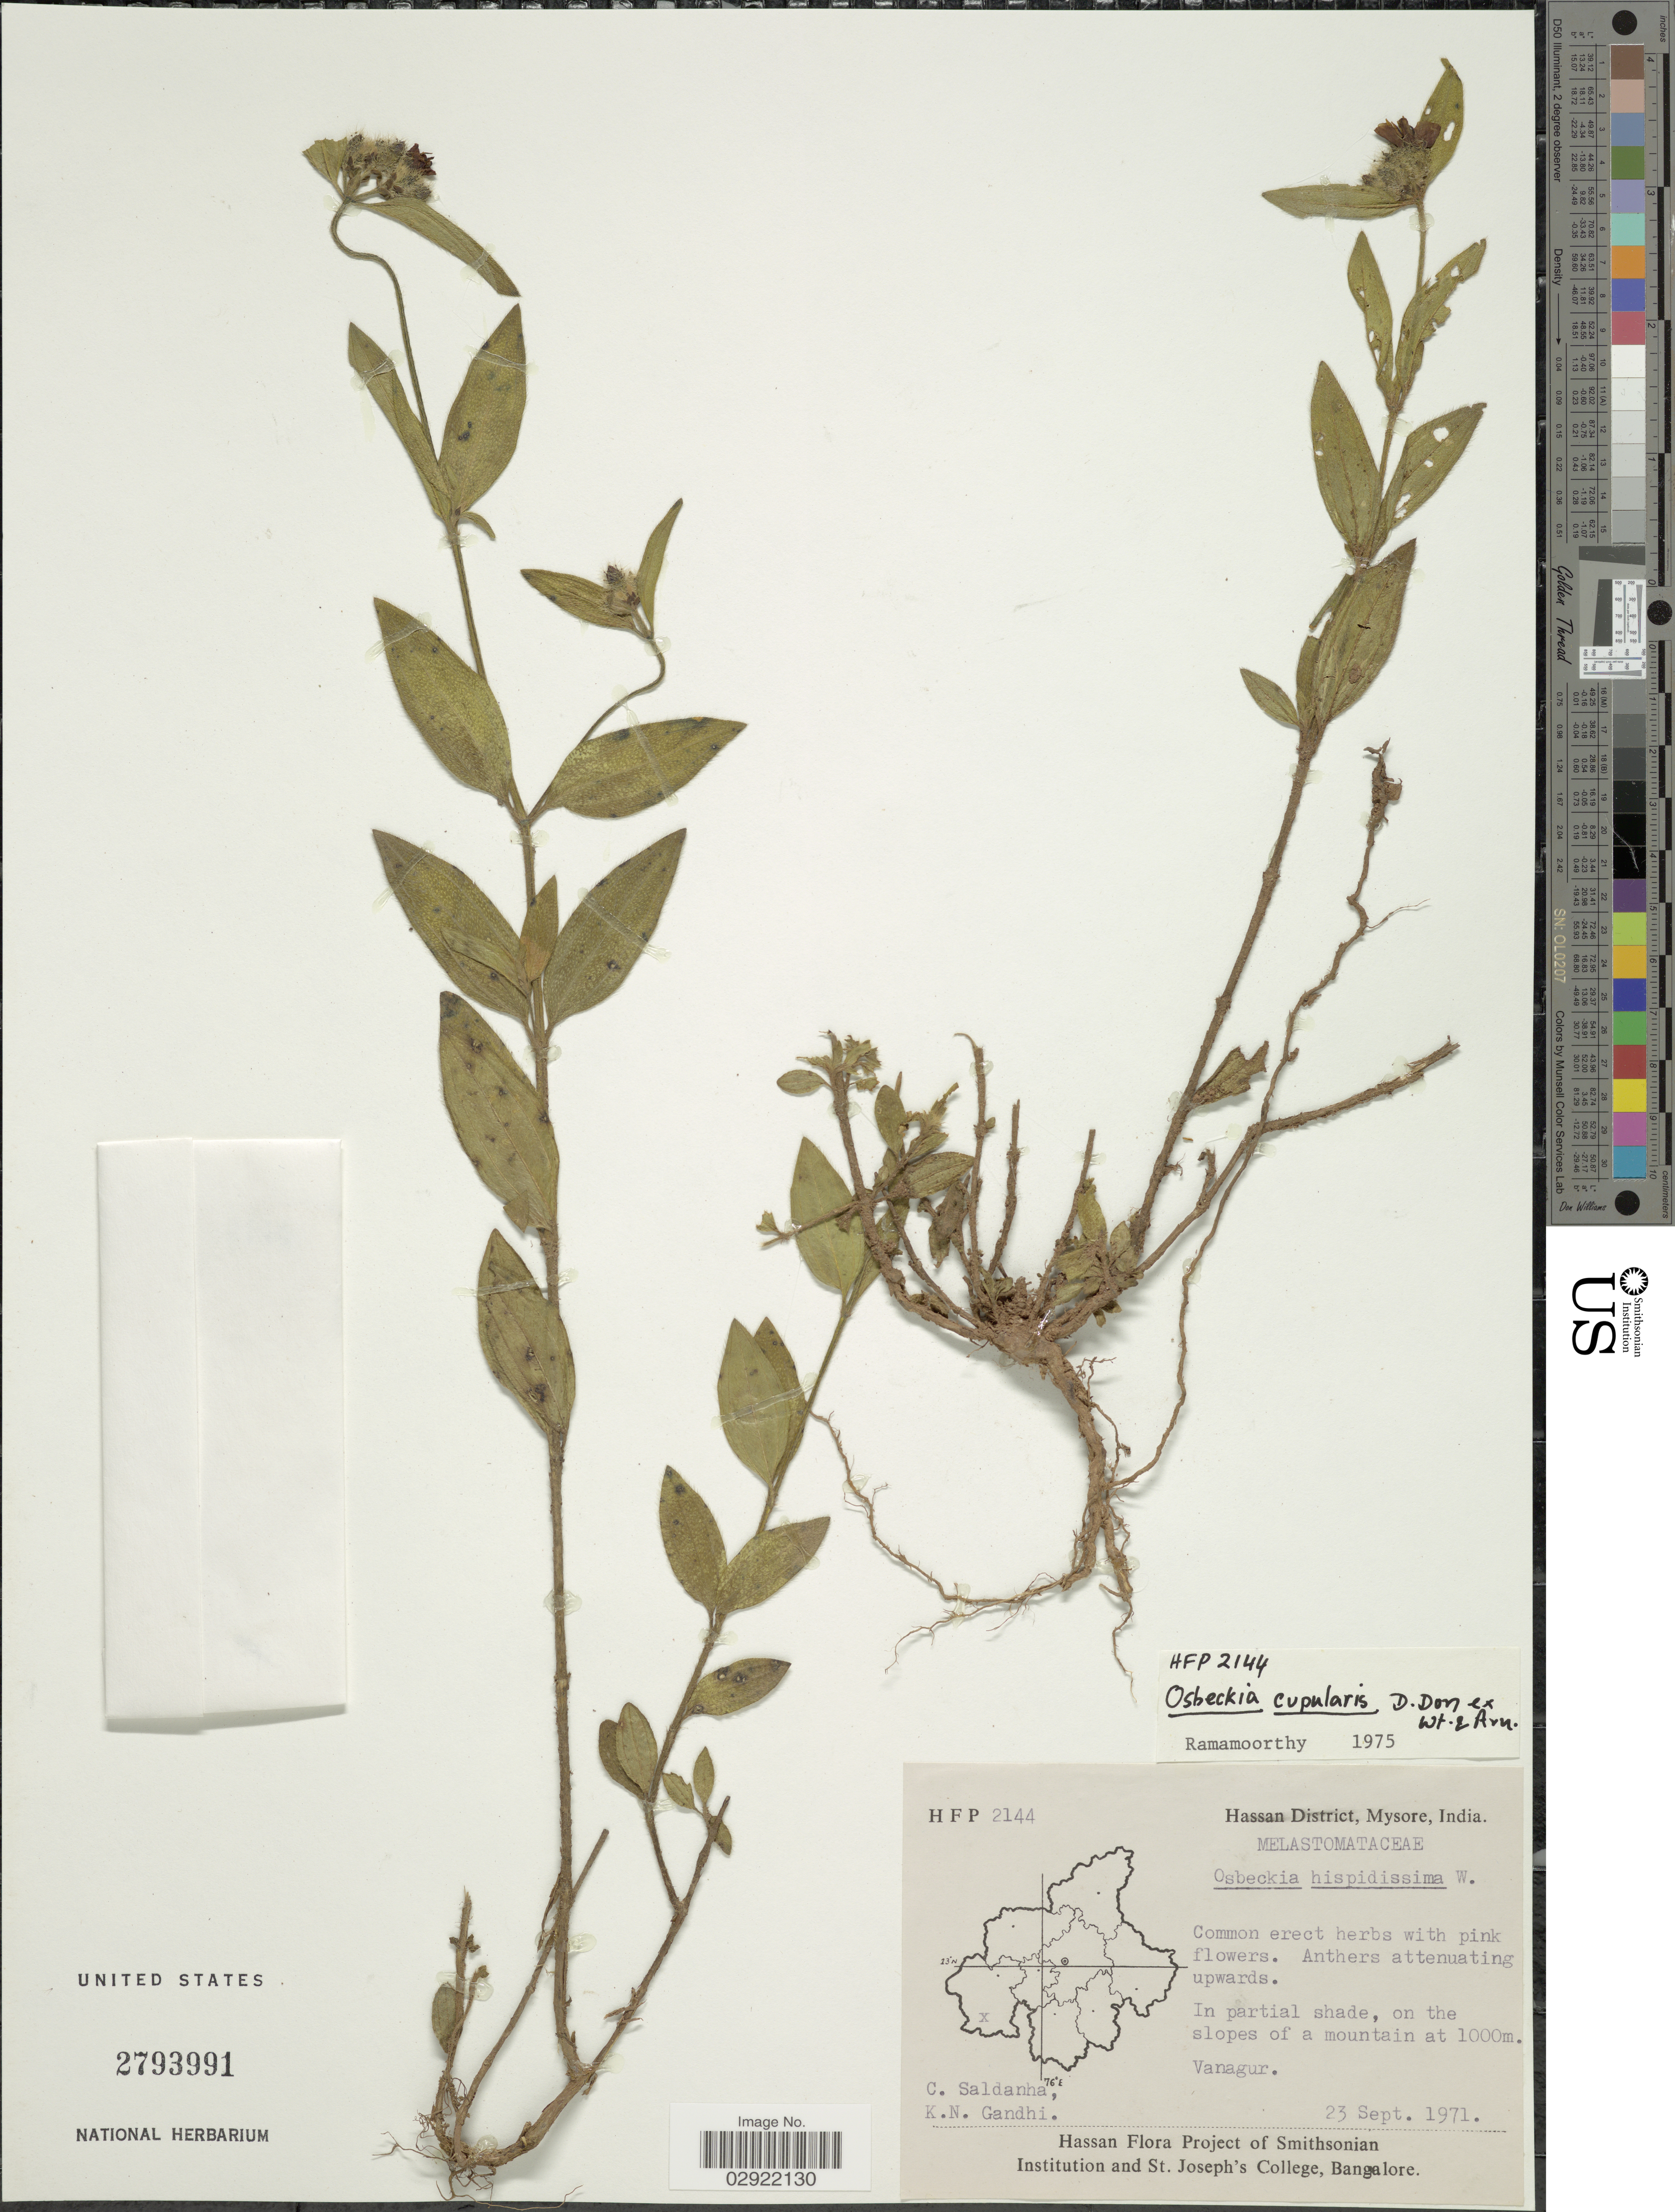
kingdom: Plantae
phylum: Tracheophyta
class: Magnoliopsida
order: Myrtales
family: Melastomataceae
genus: Osbeckia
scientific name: Osbeckia cupularis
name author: D. Don ex Wight & Arn.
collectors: C. Saldanha & K. N. Gandhi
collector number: HFP 2144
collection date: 1971-09-23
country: India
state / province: Karnataka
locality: Hassan District, Mysore. In partial shade, on the slopes of a mountain. Vanagur.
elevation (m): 1000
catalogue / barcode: US 2793991